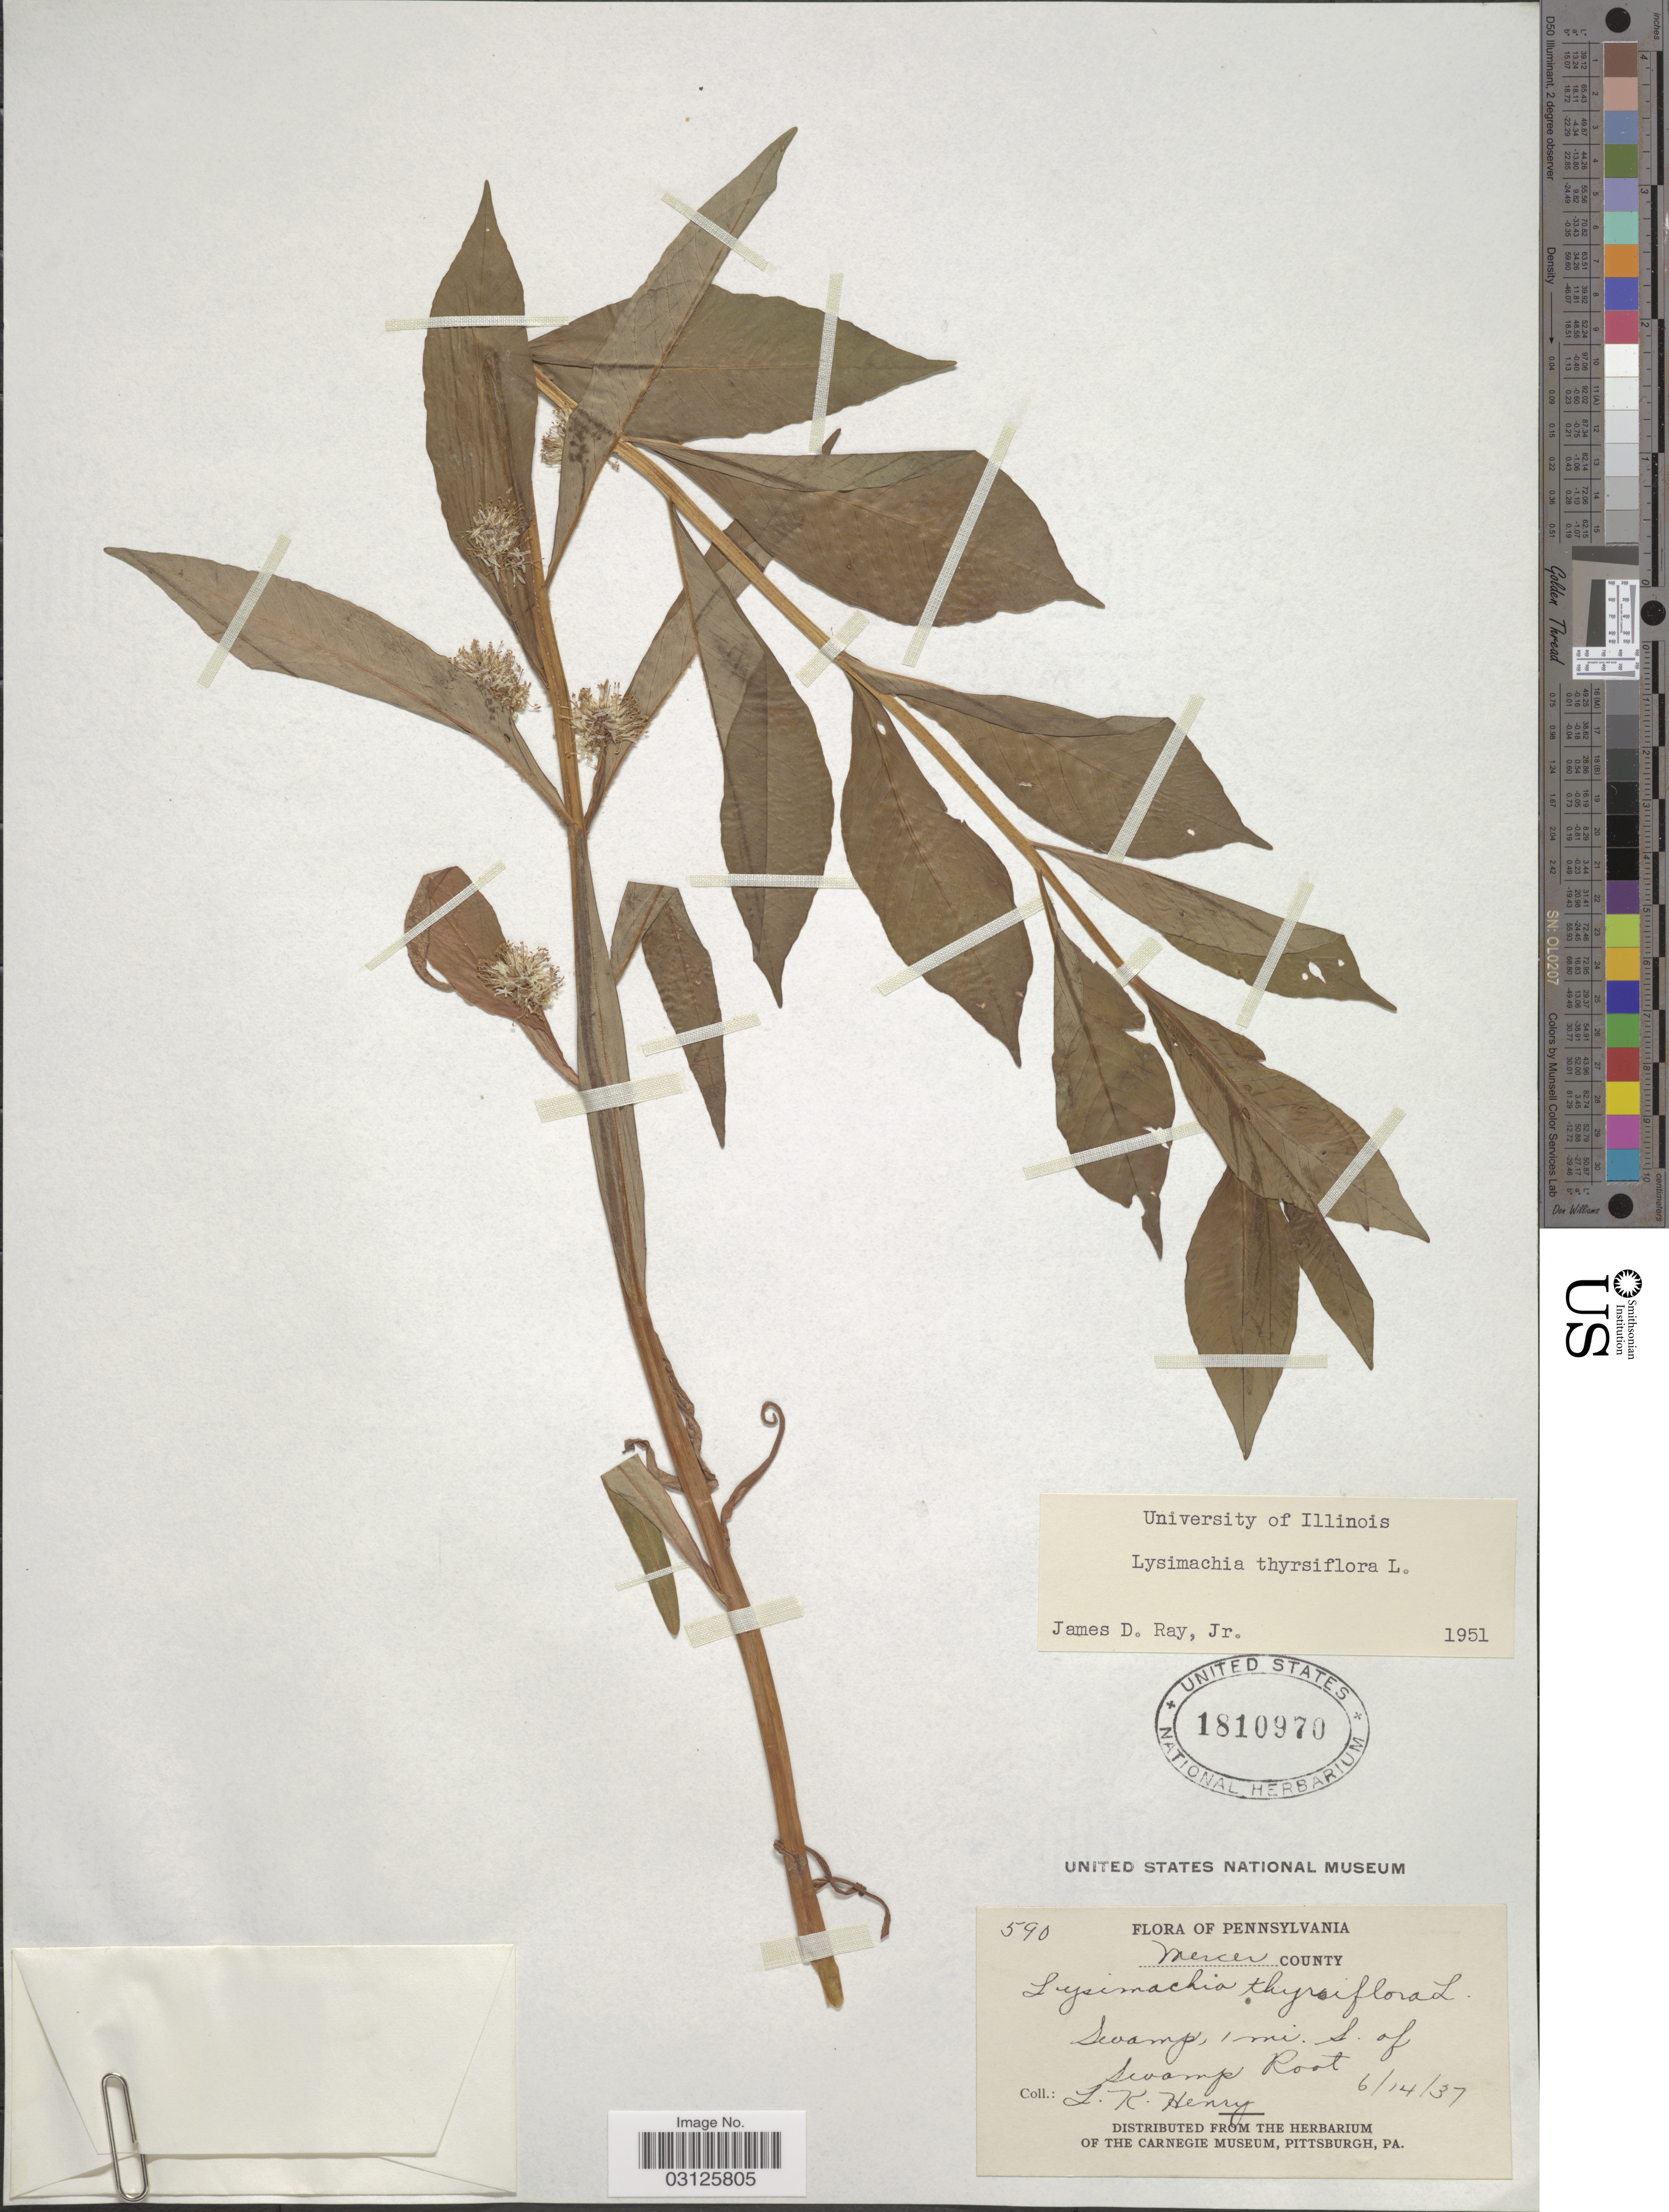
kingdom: Plantae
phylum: Tracheophyta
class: Magnoliopsida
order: Ericales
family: Primulaceae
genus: Lysimachia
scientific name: Lysimachia thyrsiflora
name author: L.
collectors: L. K. Henry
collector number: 590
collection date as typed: Transcribed d/m/y: 14/6/37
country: United States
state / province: Pennsylvania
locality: Mercer County. Swamp, 1 mi. s. of swamp Root.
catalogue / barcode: US 1810970